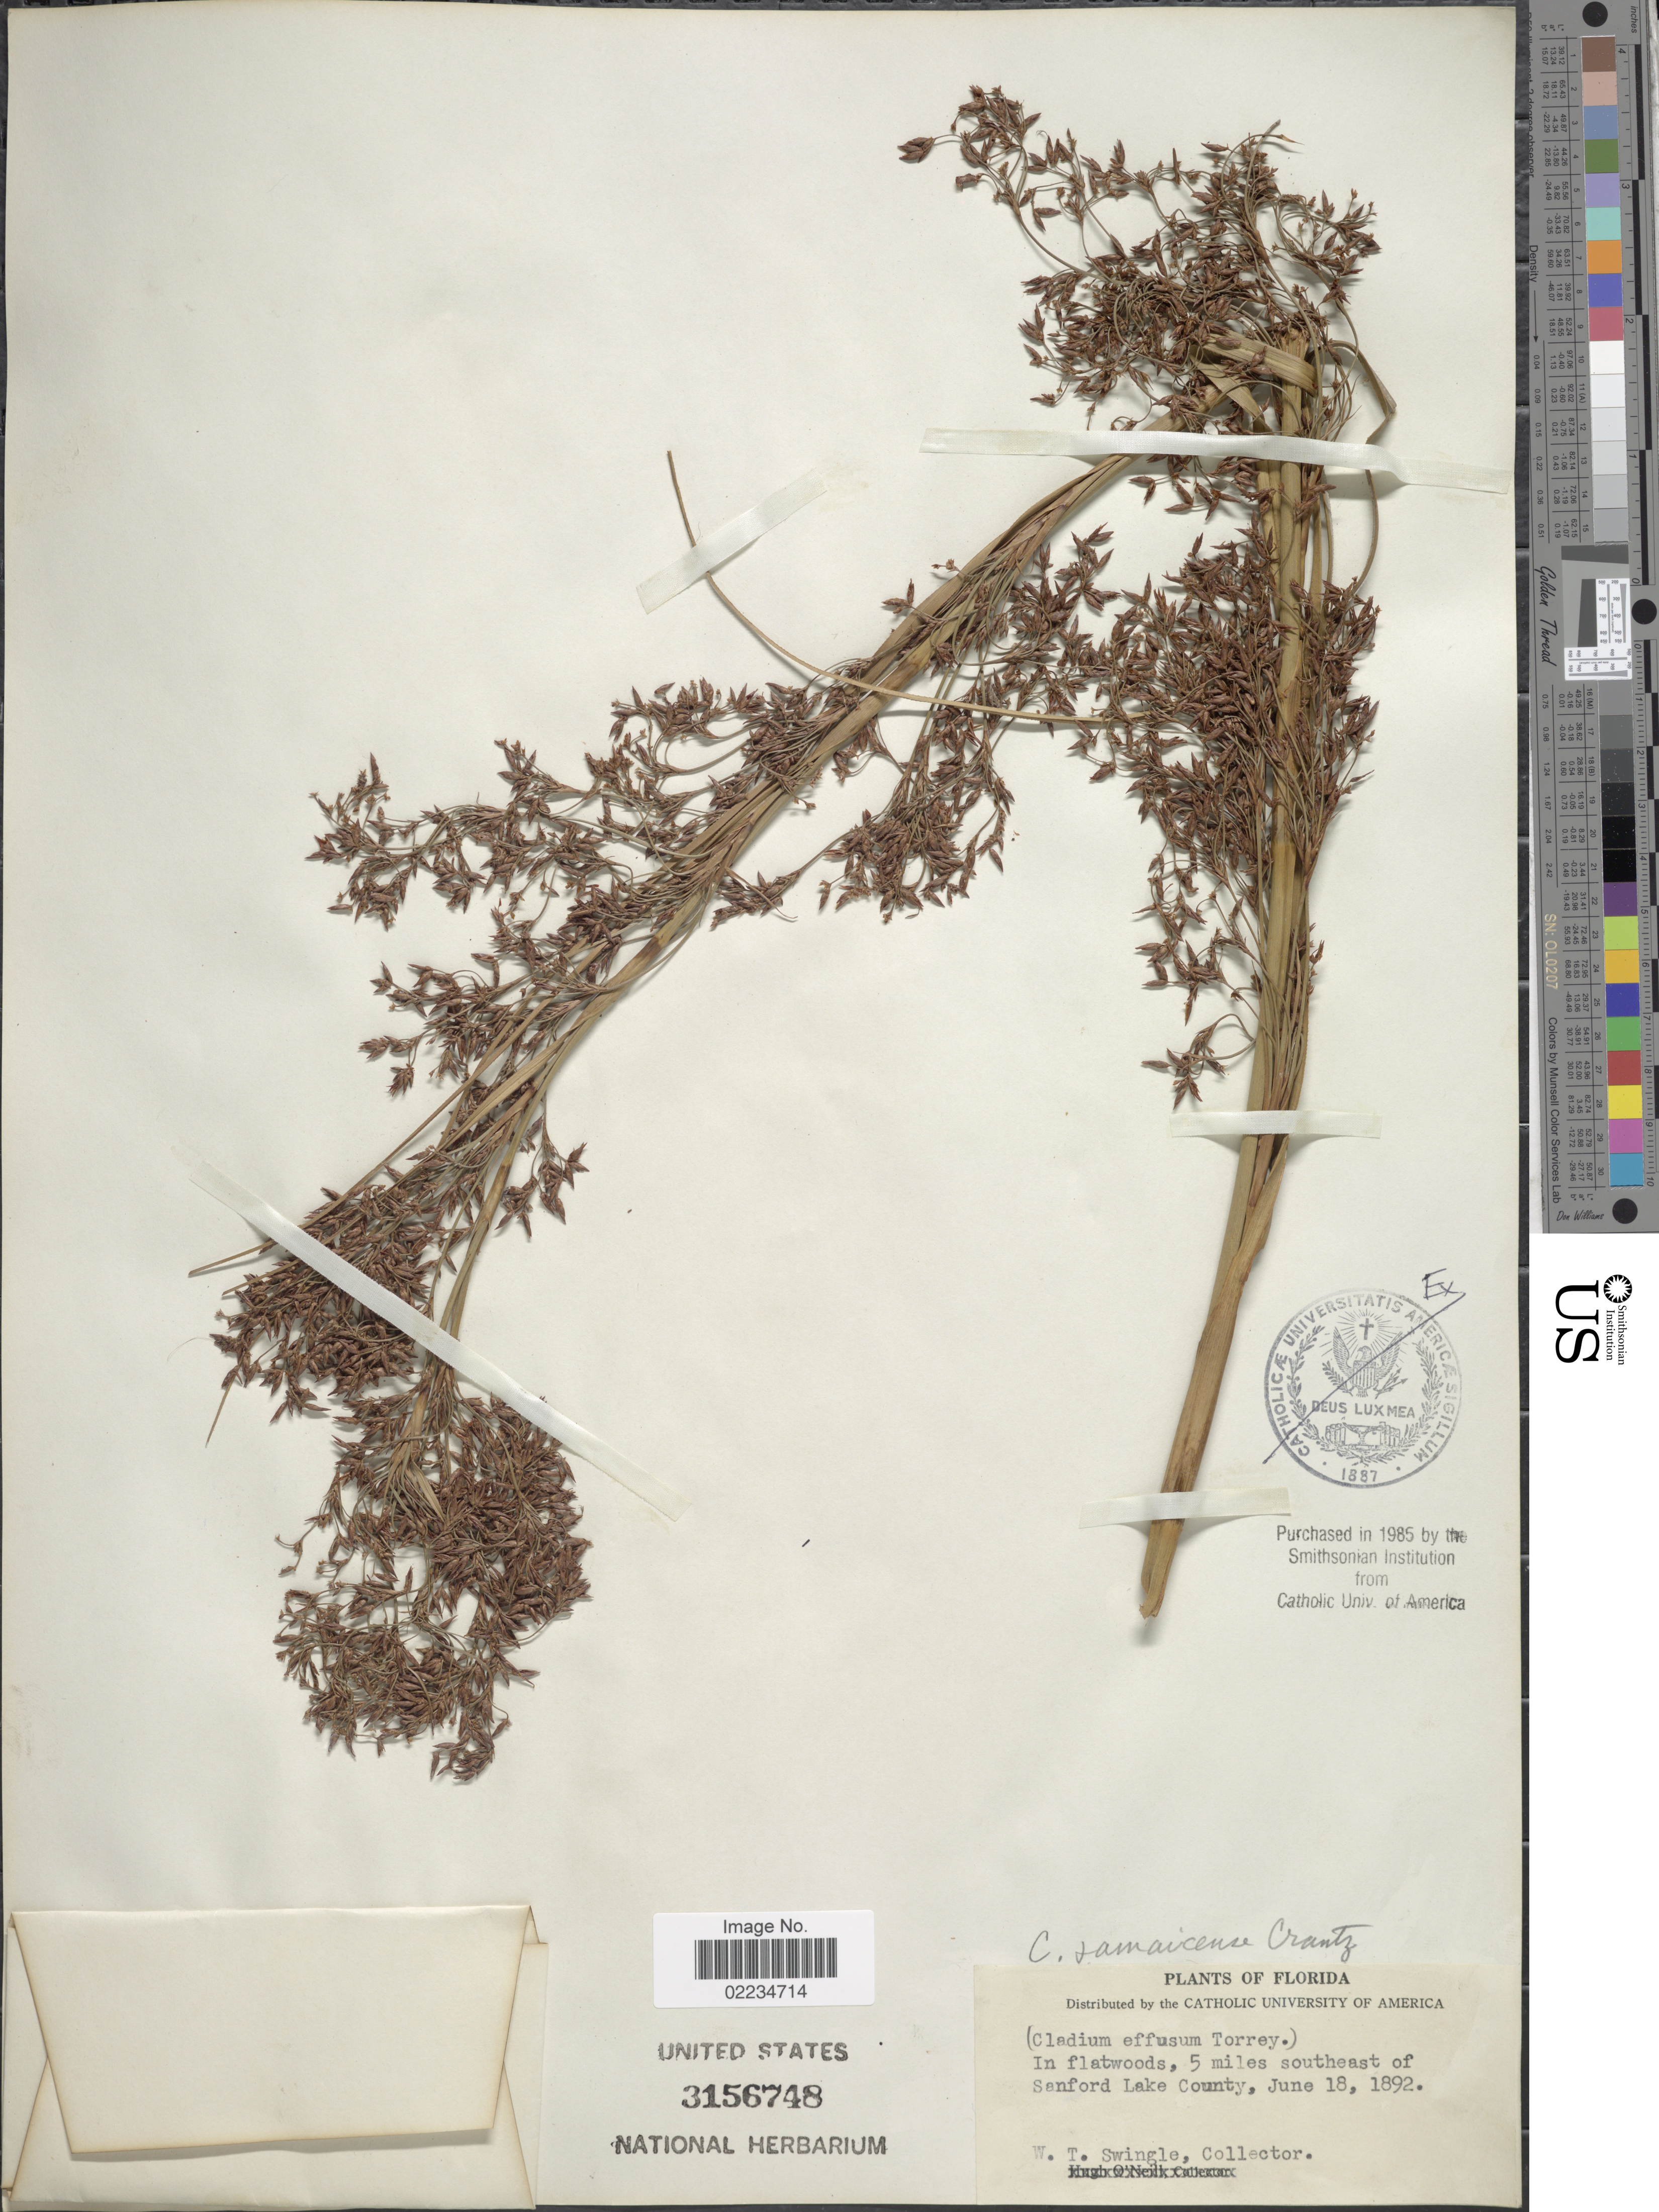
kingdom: Plantae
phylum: Tracheophyta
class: Liliopsida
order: Poales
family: Cyperaceae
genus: Cladium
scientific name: Cladium jamaicense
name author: Crantz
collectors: W. T. Swingle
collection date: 1892-06-18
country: United States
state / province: Florida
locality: In flatwoods, 5 miles southeast of Sanford Lake County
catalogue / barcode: US 3156748